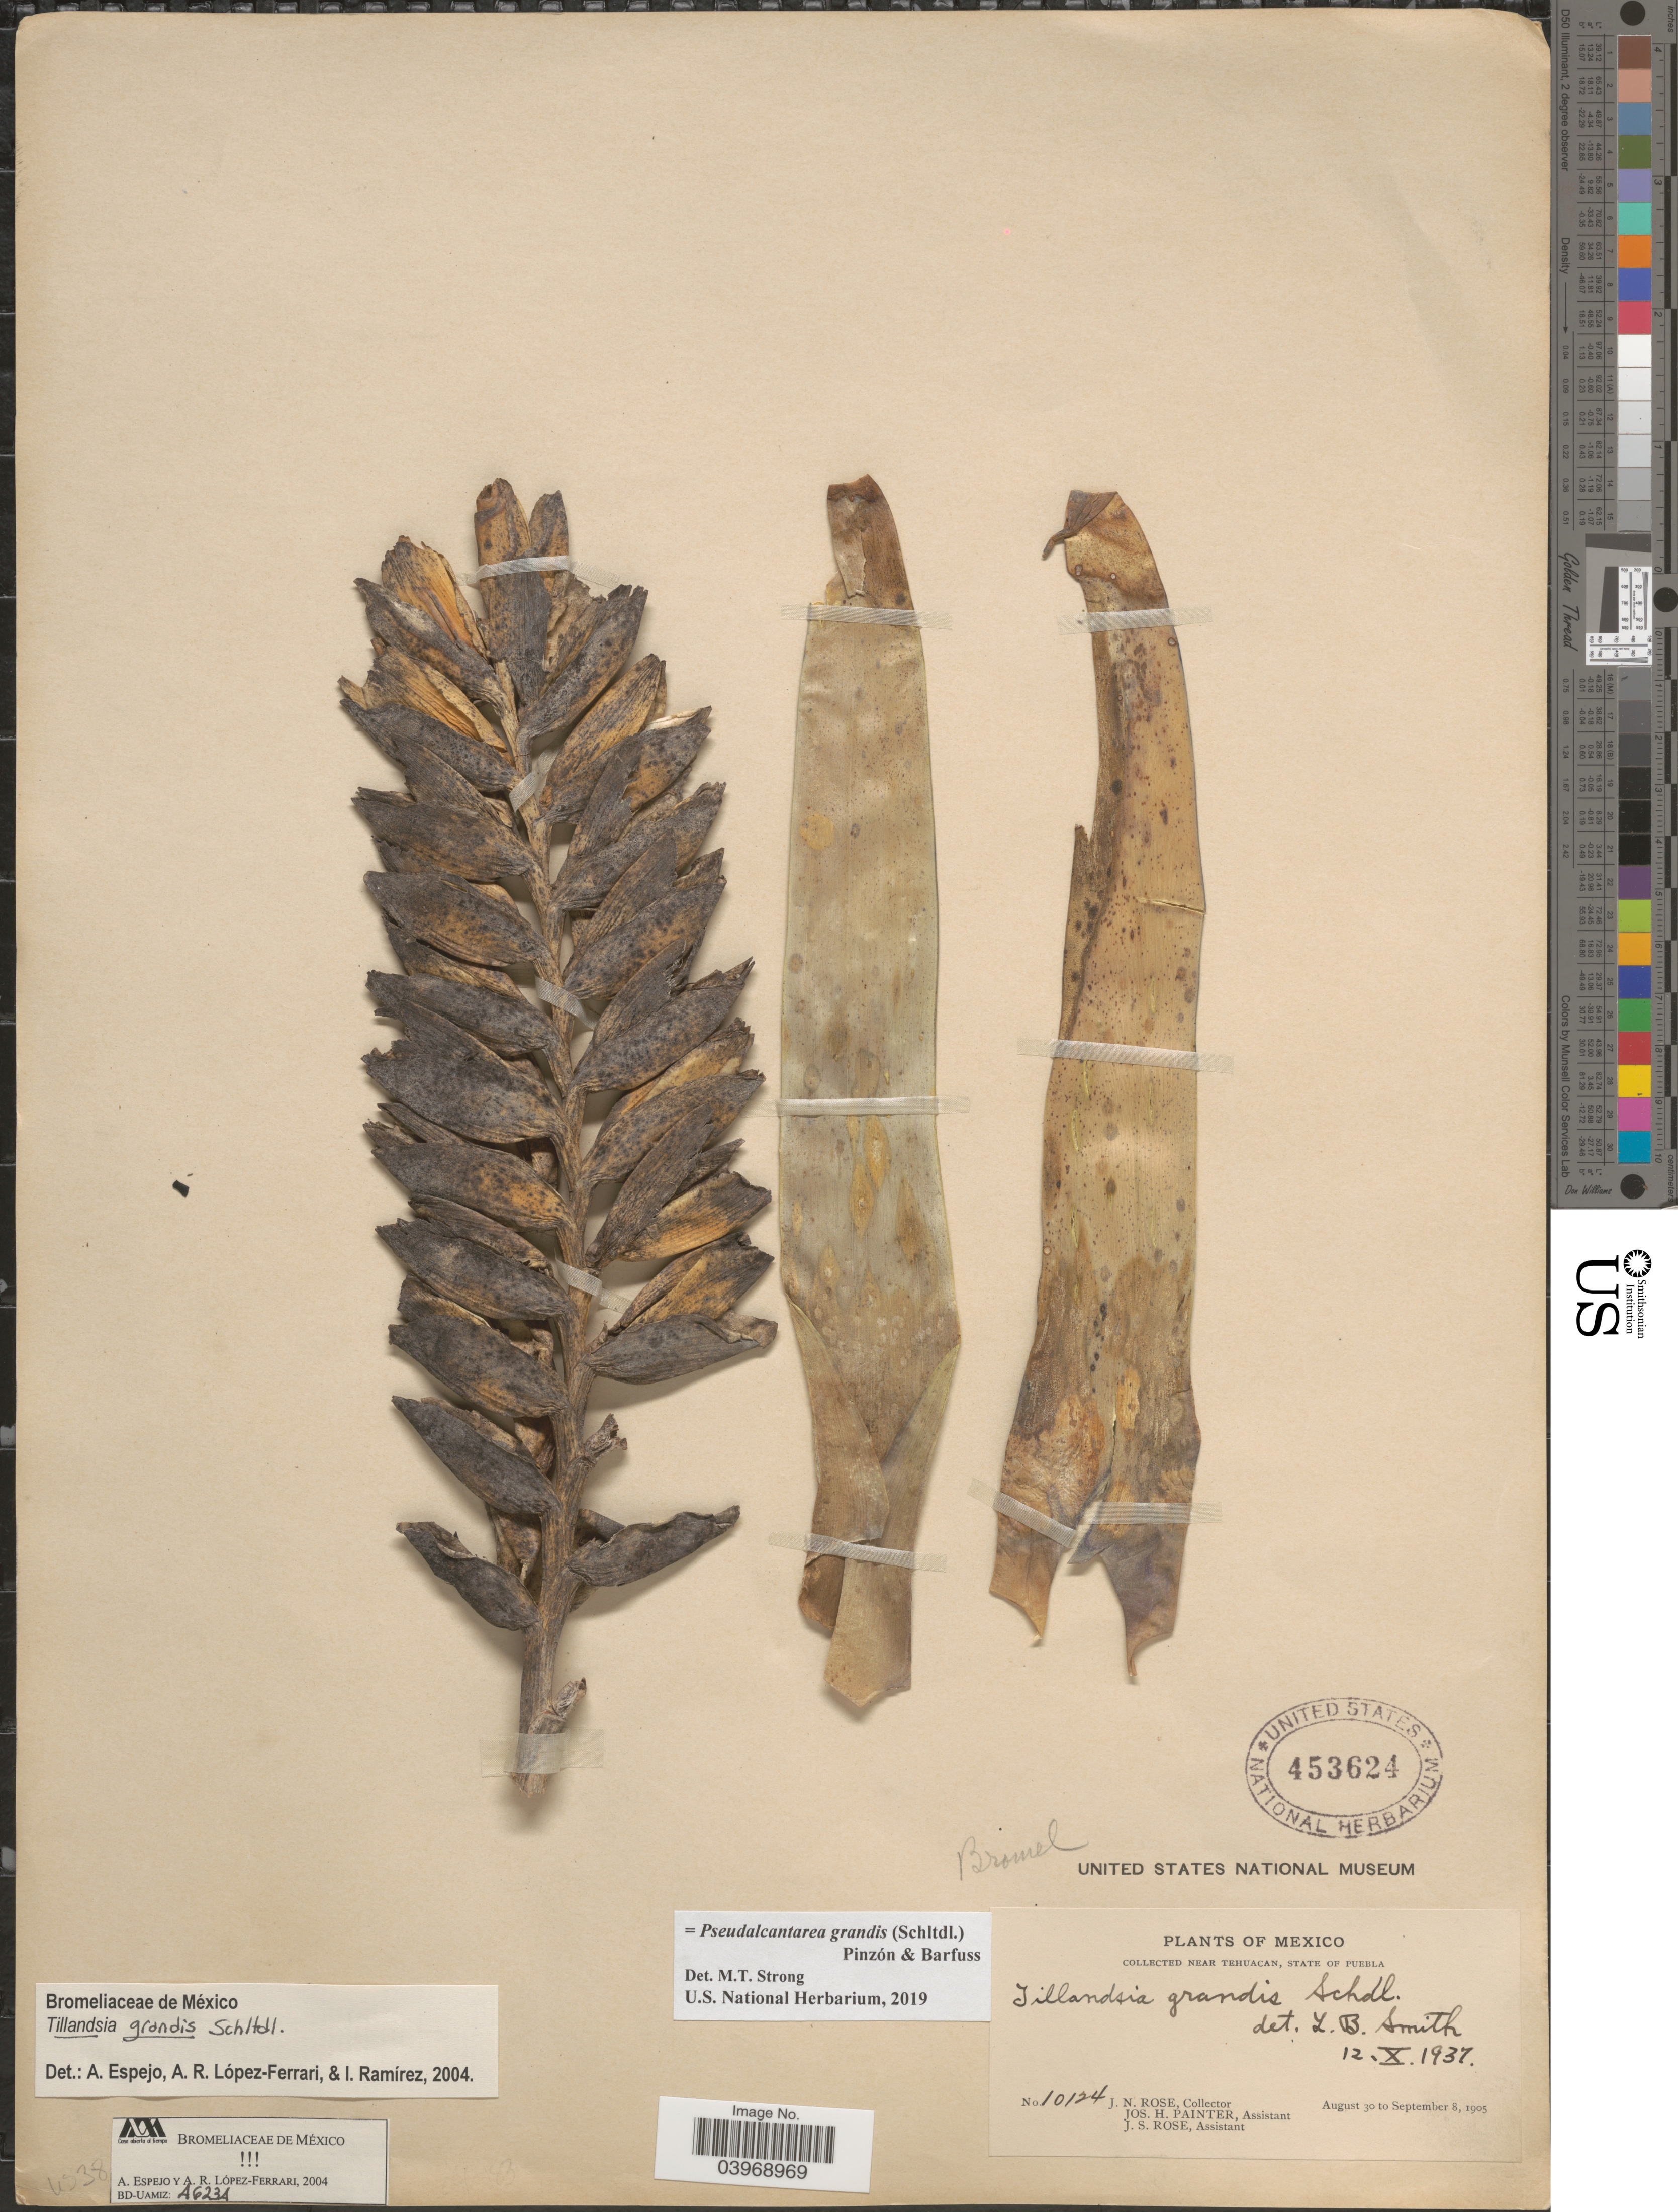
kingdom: Plantae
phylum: Tracheophyta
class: Liliopsida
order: Poales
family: Bromeliaceae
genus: Pseudalcantarea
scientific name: Pseudalcantarea grandis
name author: (Schltdl.) Pinzón & Barfuss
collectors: J. N. Rose, J. H. Painter & J. S. Rose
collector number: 10124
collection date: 1905-08-30/1905-09-08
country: Mexico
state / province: Puebla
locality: Near Tehuacan.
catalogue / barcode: US 453624